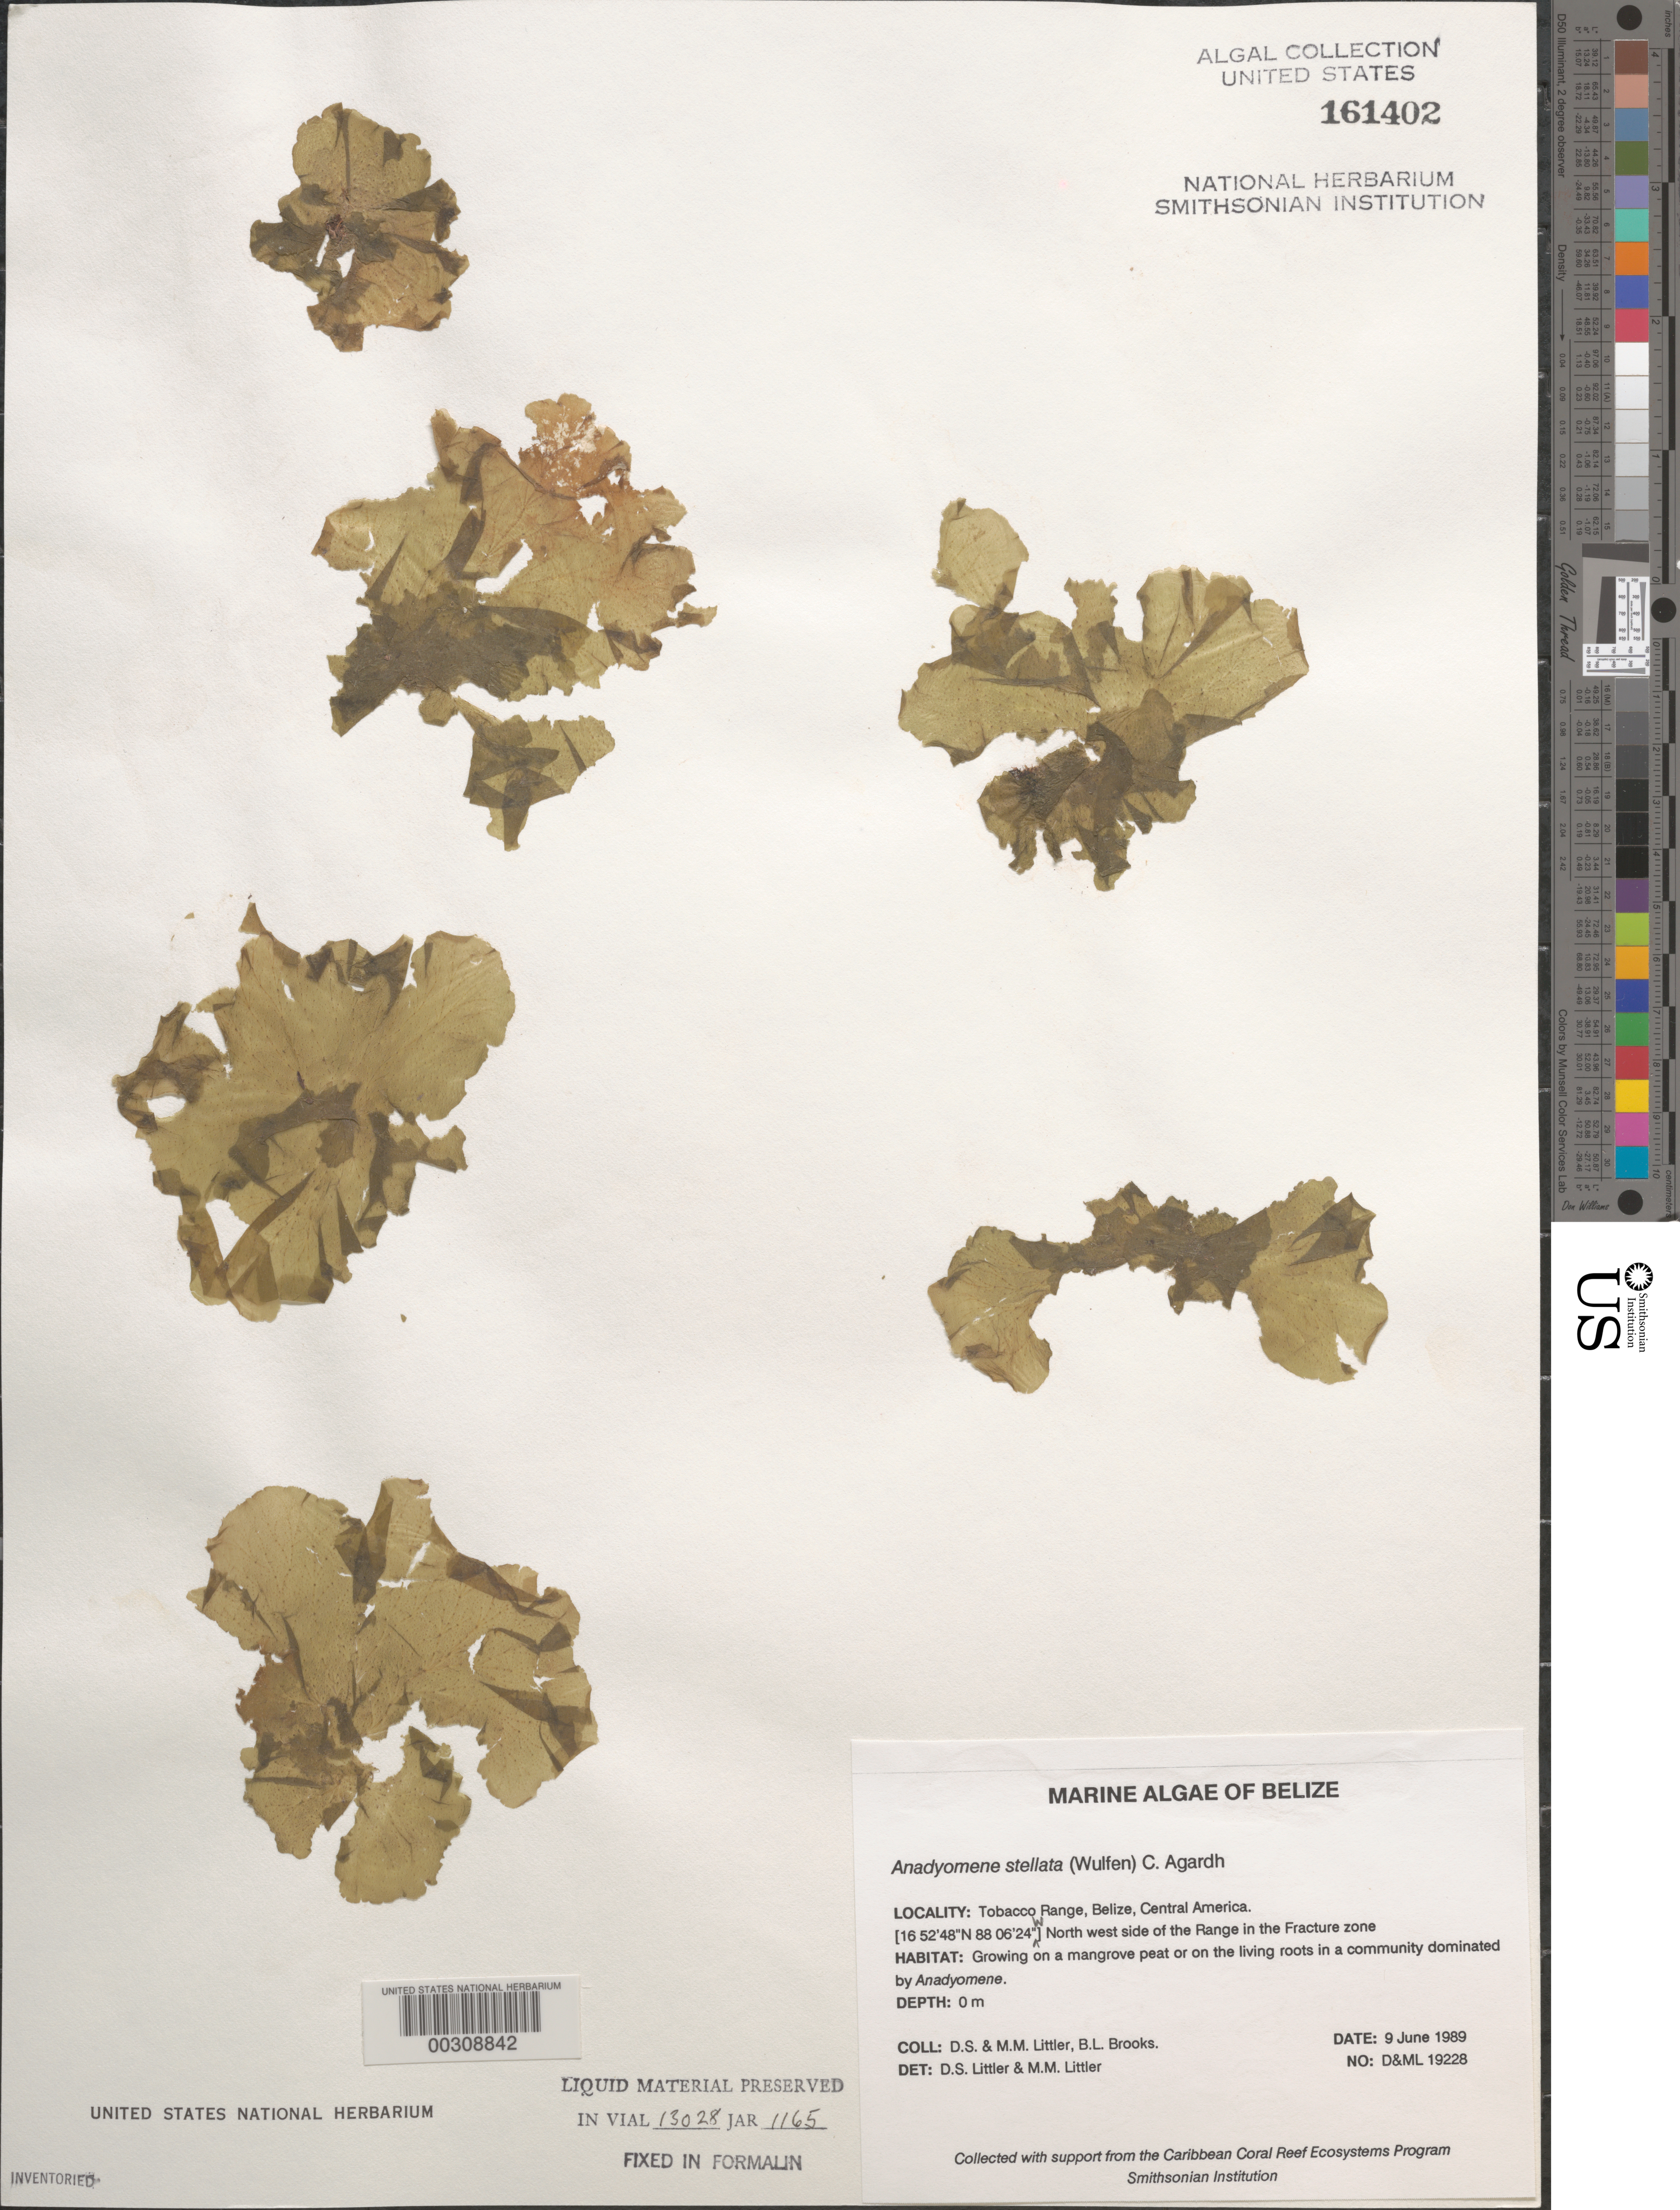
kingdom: Plantae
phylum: Chlorophyta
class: Ulvophyceae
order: Cladophorales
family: Anadyomenaceae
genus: Anadyomene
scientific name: Anadyomene stellata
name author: (Wulfen) C. Agardh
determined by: Littler, D. S.; Littler, M. M.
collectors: D. S. Littler, M. M. Littler & B. Brooks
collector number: D&ML 19228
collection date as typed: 09 Jun 1989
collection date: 1989-06-09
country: Belize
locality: Tobacco Range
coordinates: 16 52' 48" N, 88 06' 24" W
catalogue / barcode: US 161402